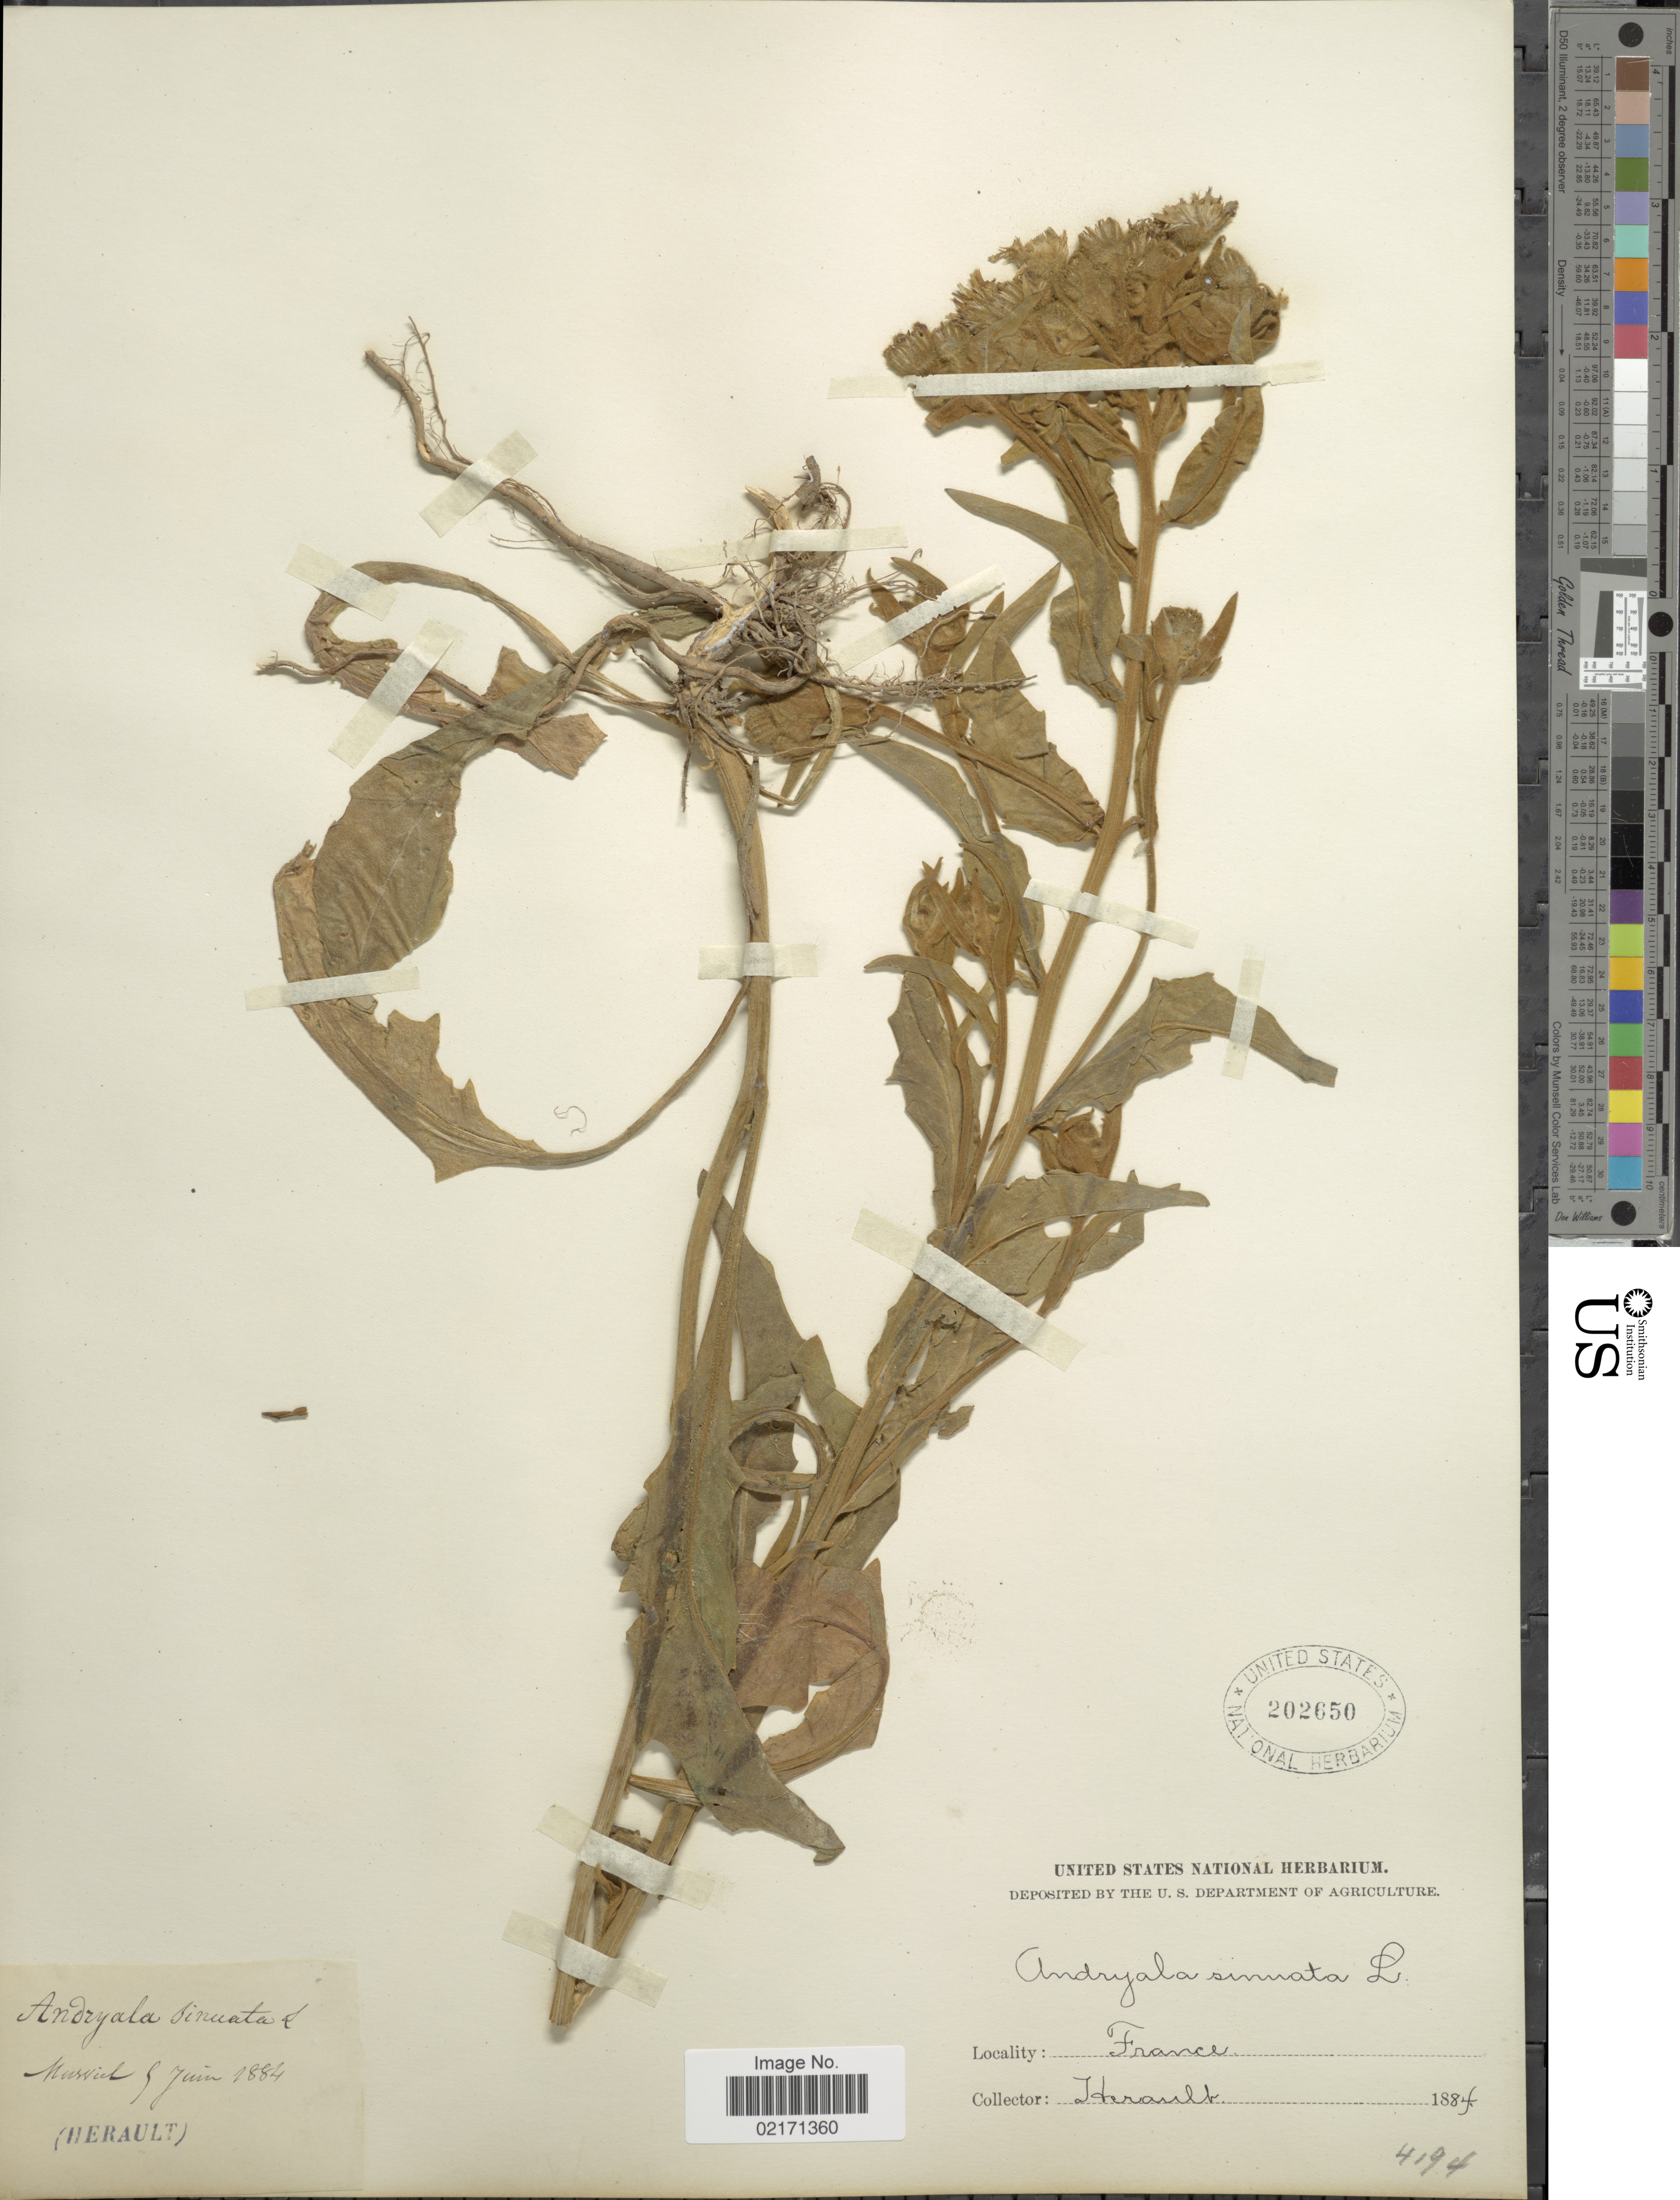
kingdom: Plantae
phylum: Tracheophyta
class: Magnoliopsida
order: Asterales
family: Asteraceae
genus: Andryala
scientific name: Andryala ragusina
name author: L.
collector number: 4194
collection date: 1884-06-09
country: France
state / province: Occitanie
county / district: Hérault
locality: Massief [interpreted]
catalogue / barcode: US 202650